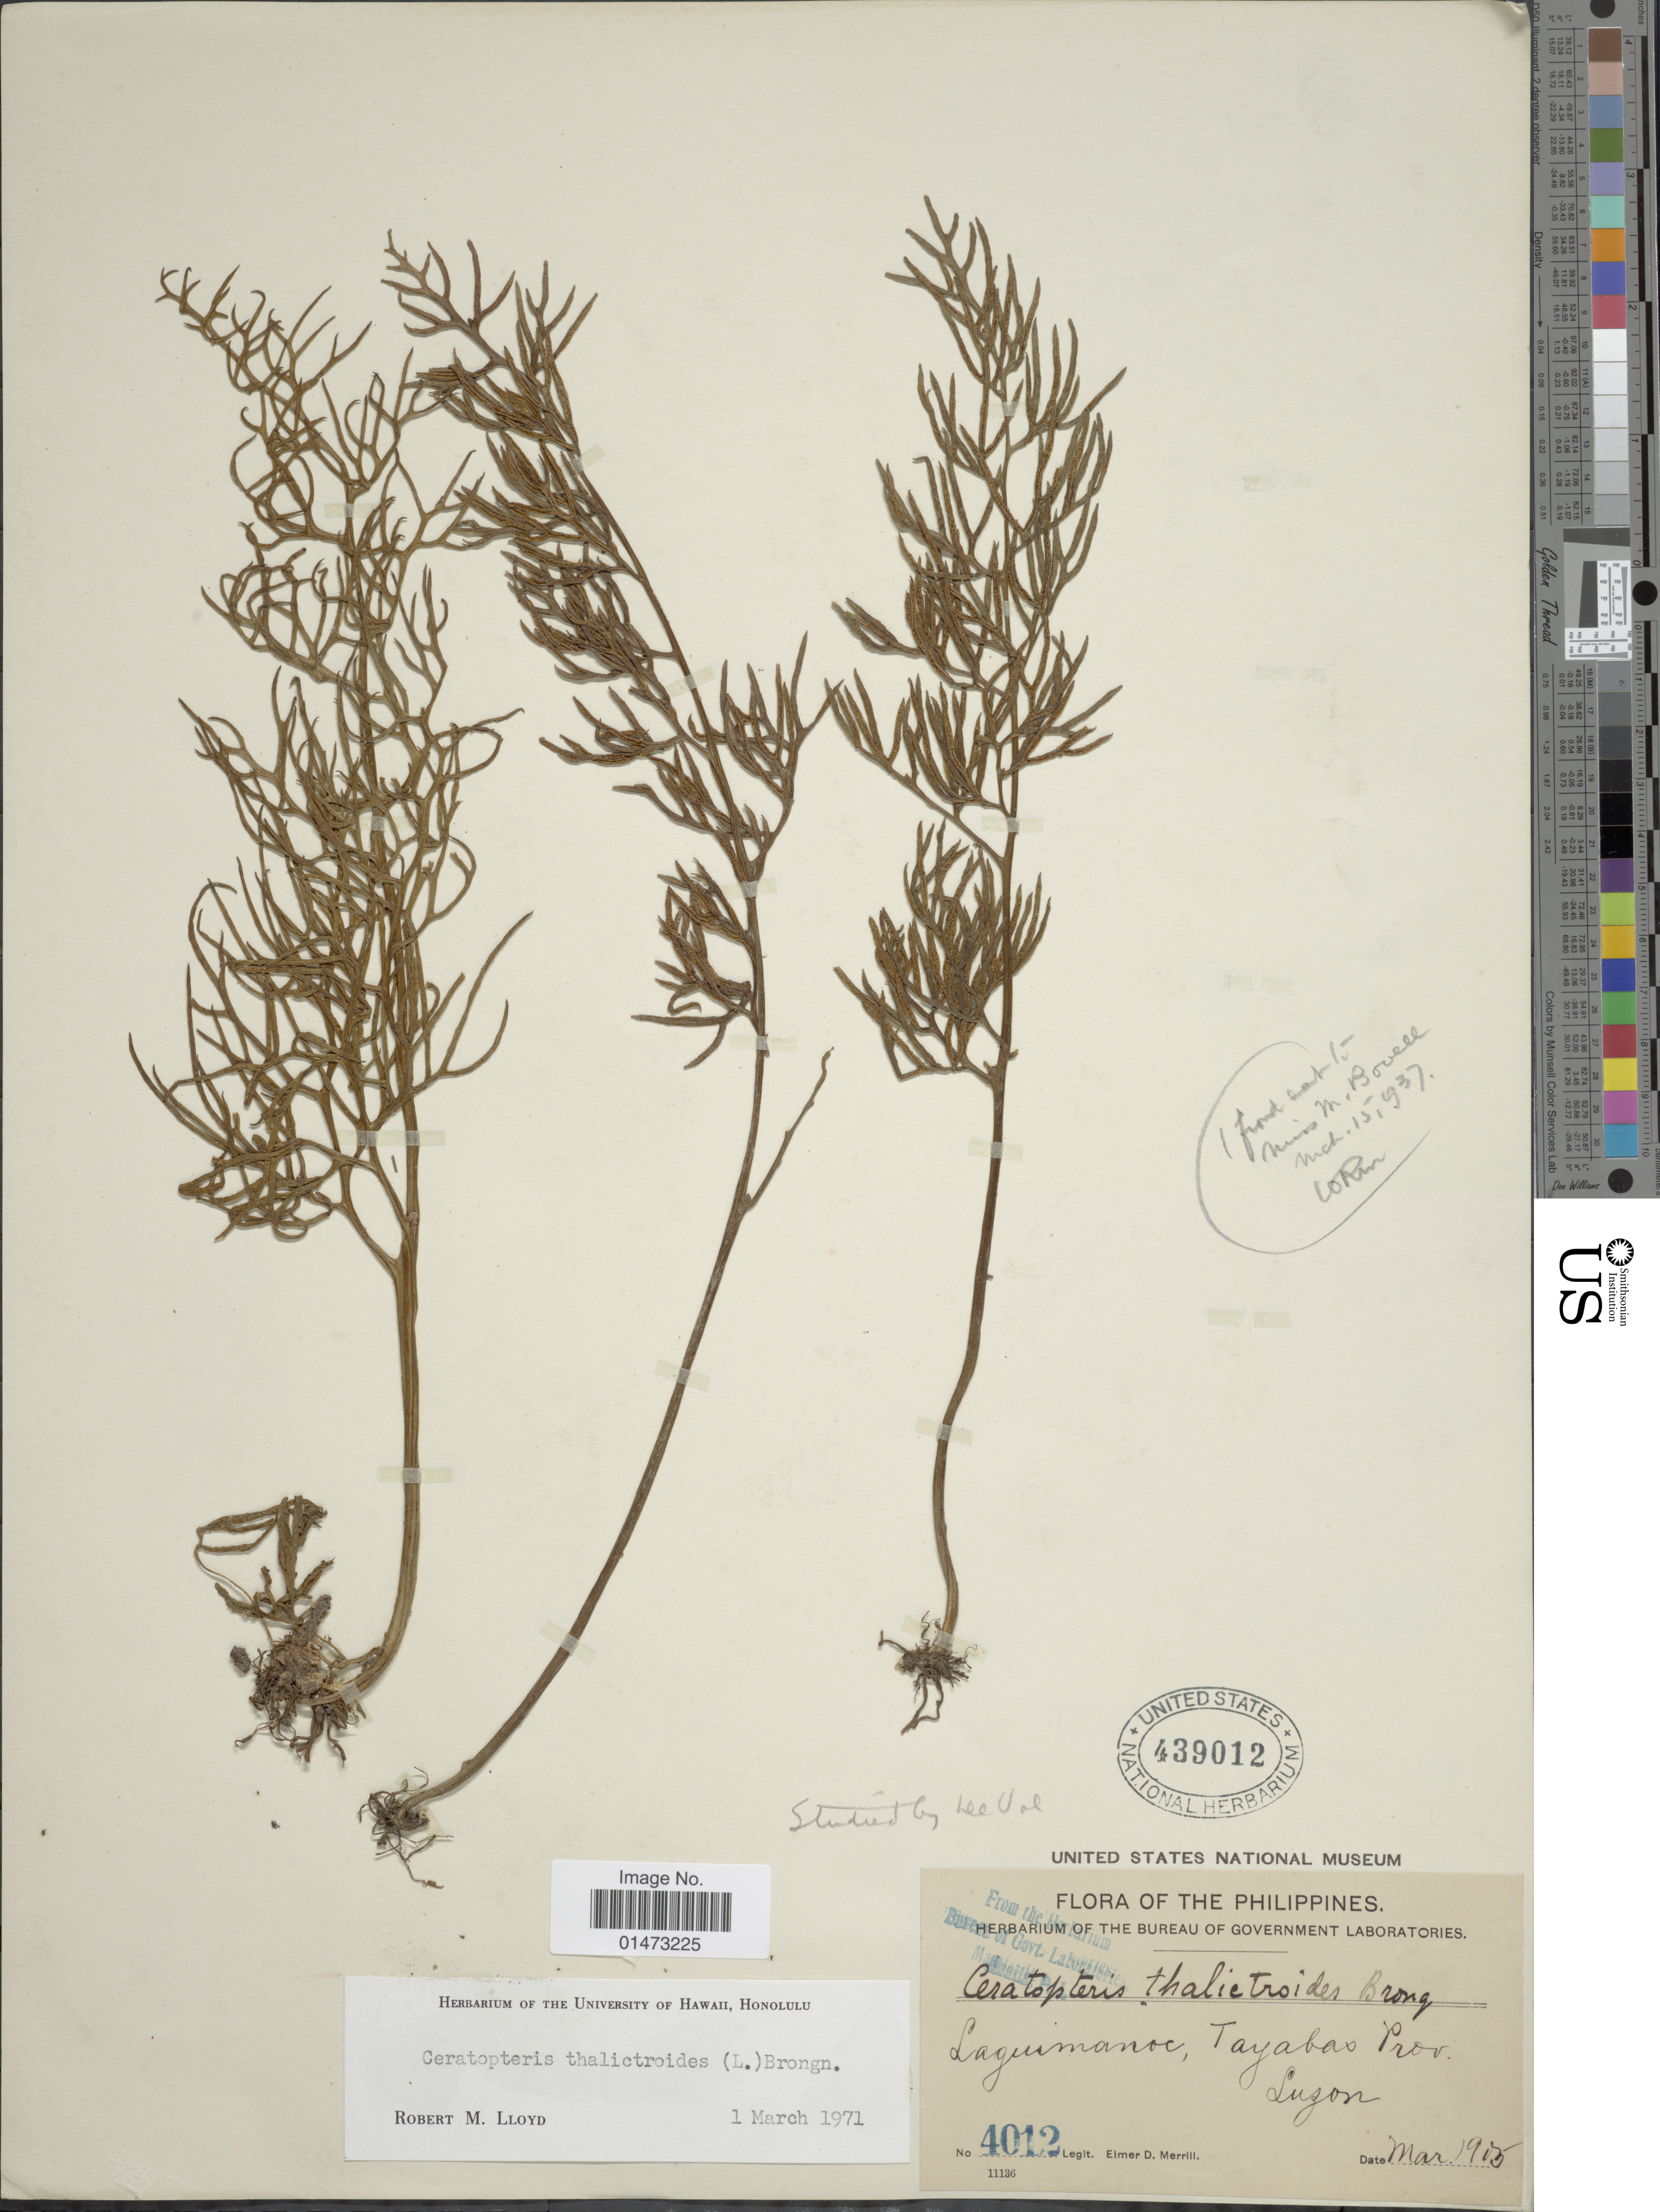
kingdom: Plantae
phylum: Tracheophyta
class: Polypodiopsida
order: Polypodiales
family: Pteridaceae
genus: Ceratopteris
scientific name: Ceratopteris thalictroides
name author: (L.) Brongn.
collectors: E. D. Merrill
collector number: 4012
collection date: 1905-03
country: Philippines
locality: Laguimanoc, Tayabas Prov. Luzon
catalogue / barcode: US 439012